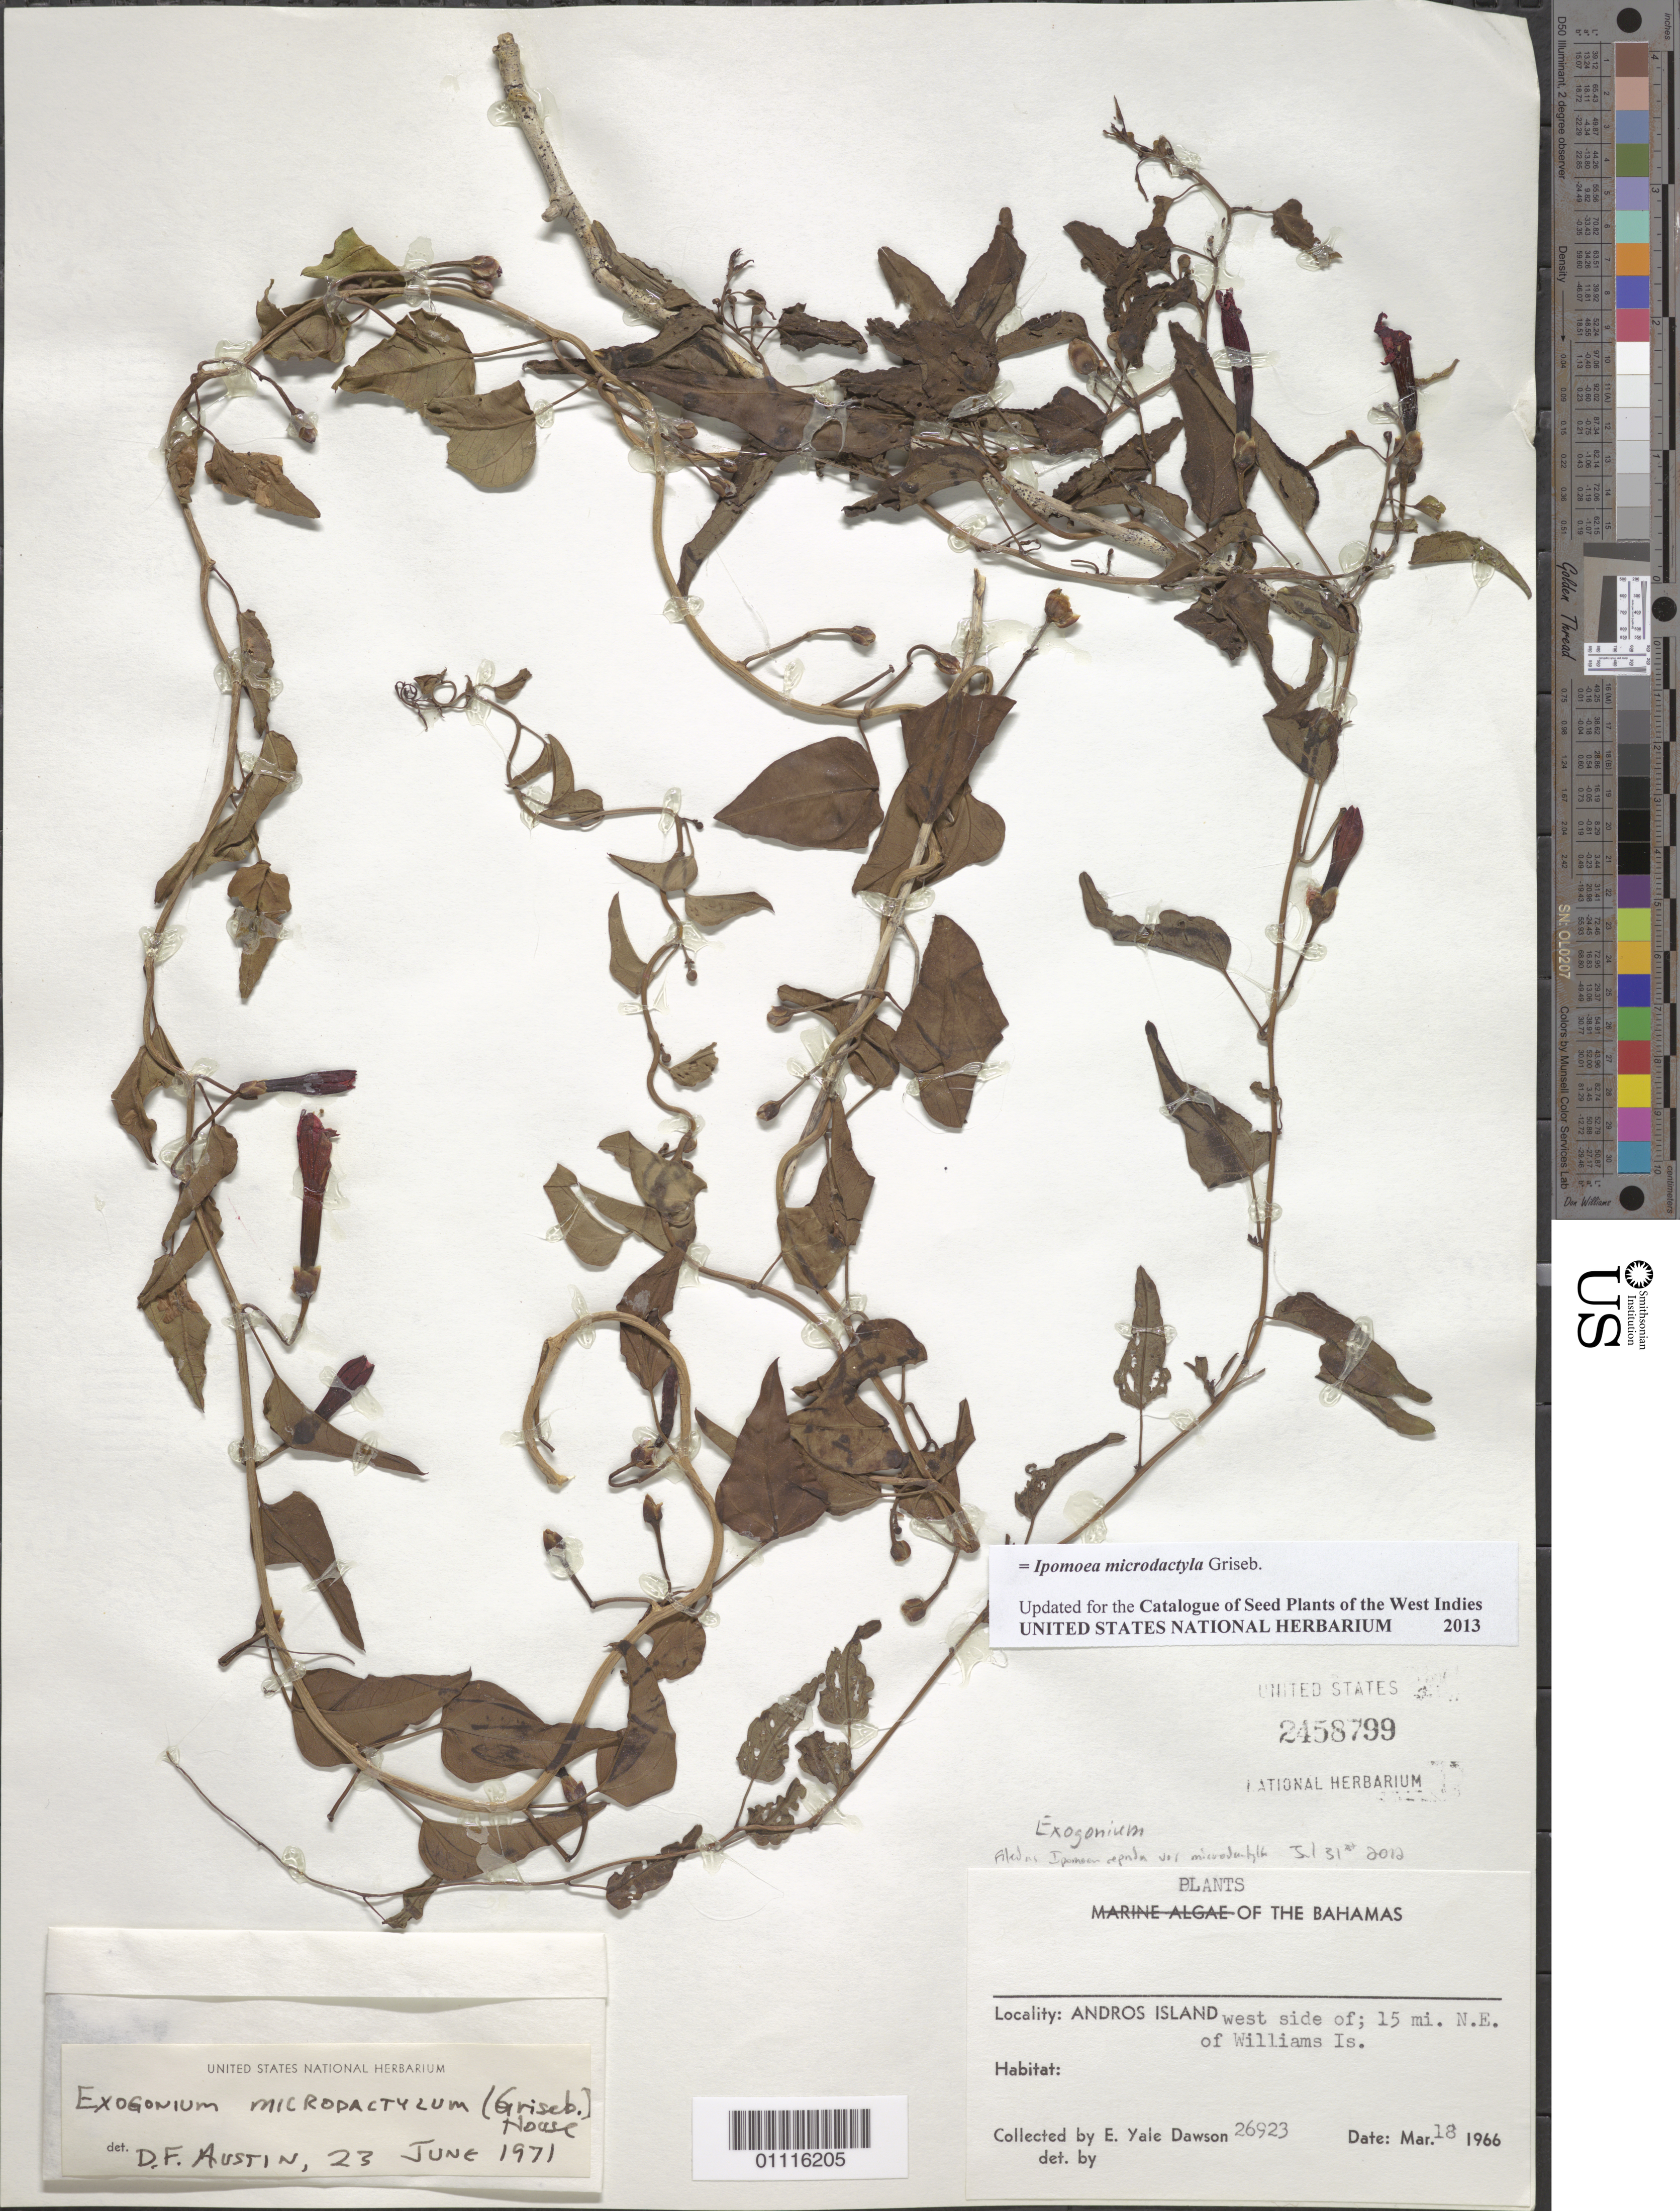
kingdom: Plantae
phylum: Tracheophyta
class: Magnoliopsida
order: Solanales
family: Convolvulaceae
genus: Ipomoea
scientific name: Ipomoea microdactyla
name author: Griseb.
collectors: E. Y. Dawson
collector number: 26923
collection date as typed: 18 Mar 1966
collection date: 1966-03-18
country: Bahamas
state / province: North Andros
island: Andros I.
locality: W side of; 15 mi. NE of Williams Is.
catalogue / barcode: US 2458799